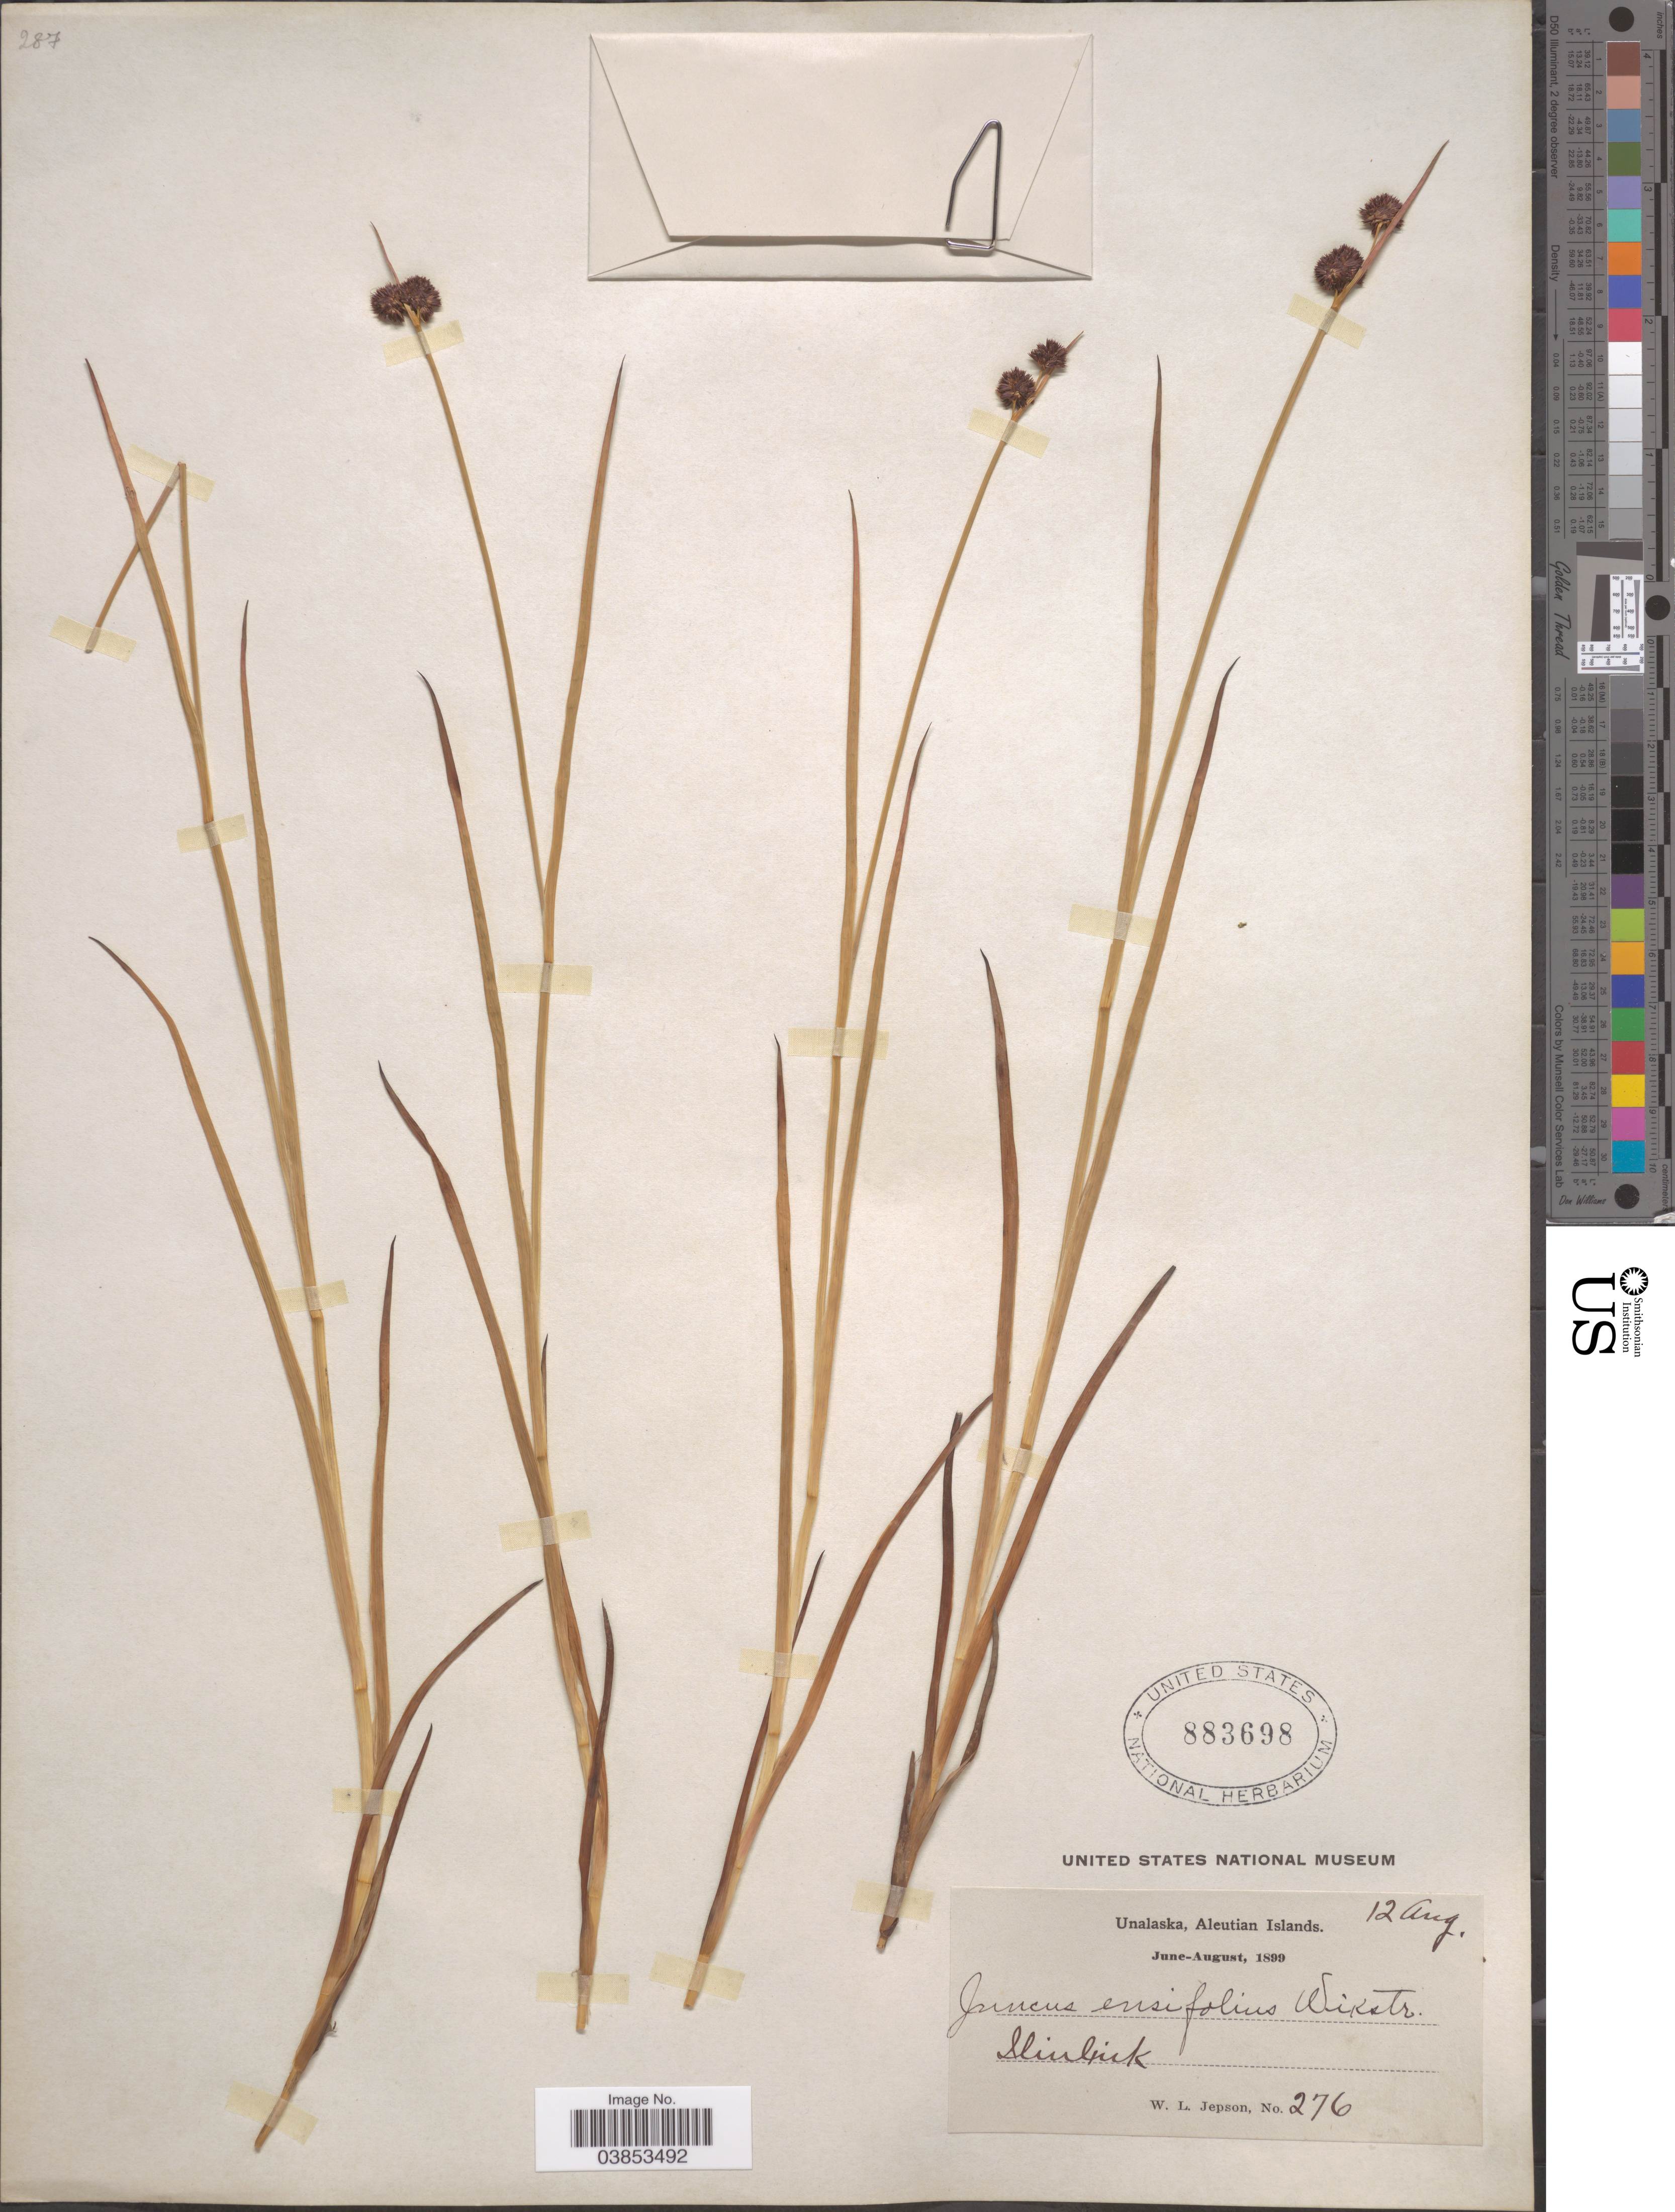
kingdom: Plantae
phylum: Tracheophyta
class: Liliopsida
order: Poales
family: Juncaceae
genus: Juncus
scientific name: Juncus ensifolius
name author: Wikstr.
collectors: W. L. Jepson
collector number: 276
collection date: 1899-08-12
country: United States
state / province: Alaska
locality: Unalaska, Aleutian Islands. Iliuliuk.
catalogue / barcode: US 883698